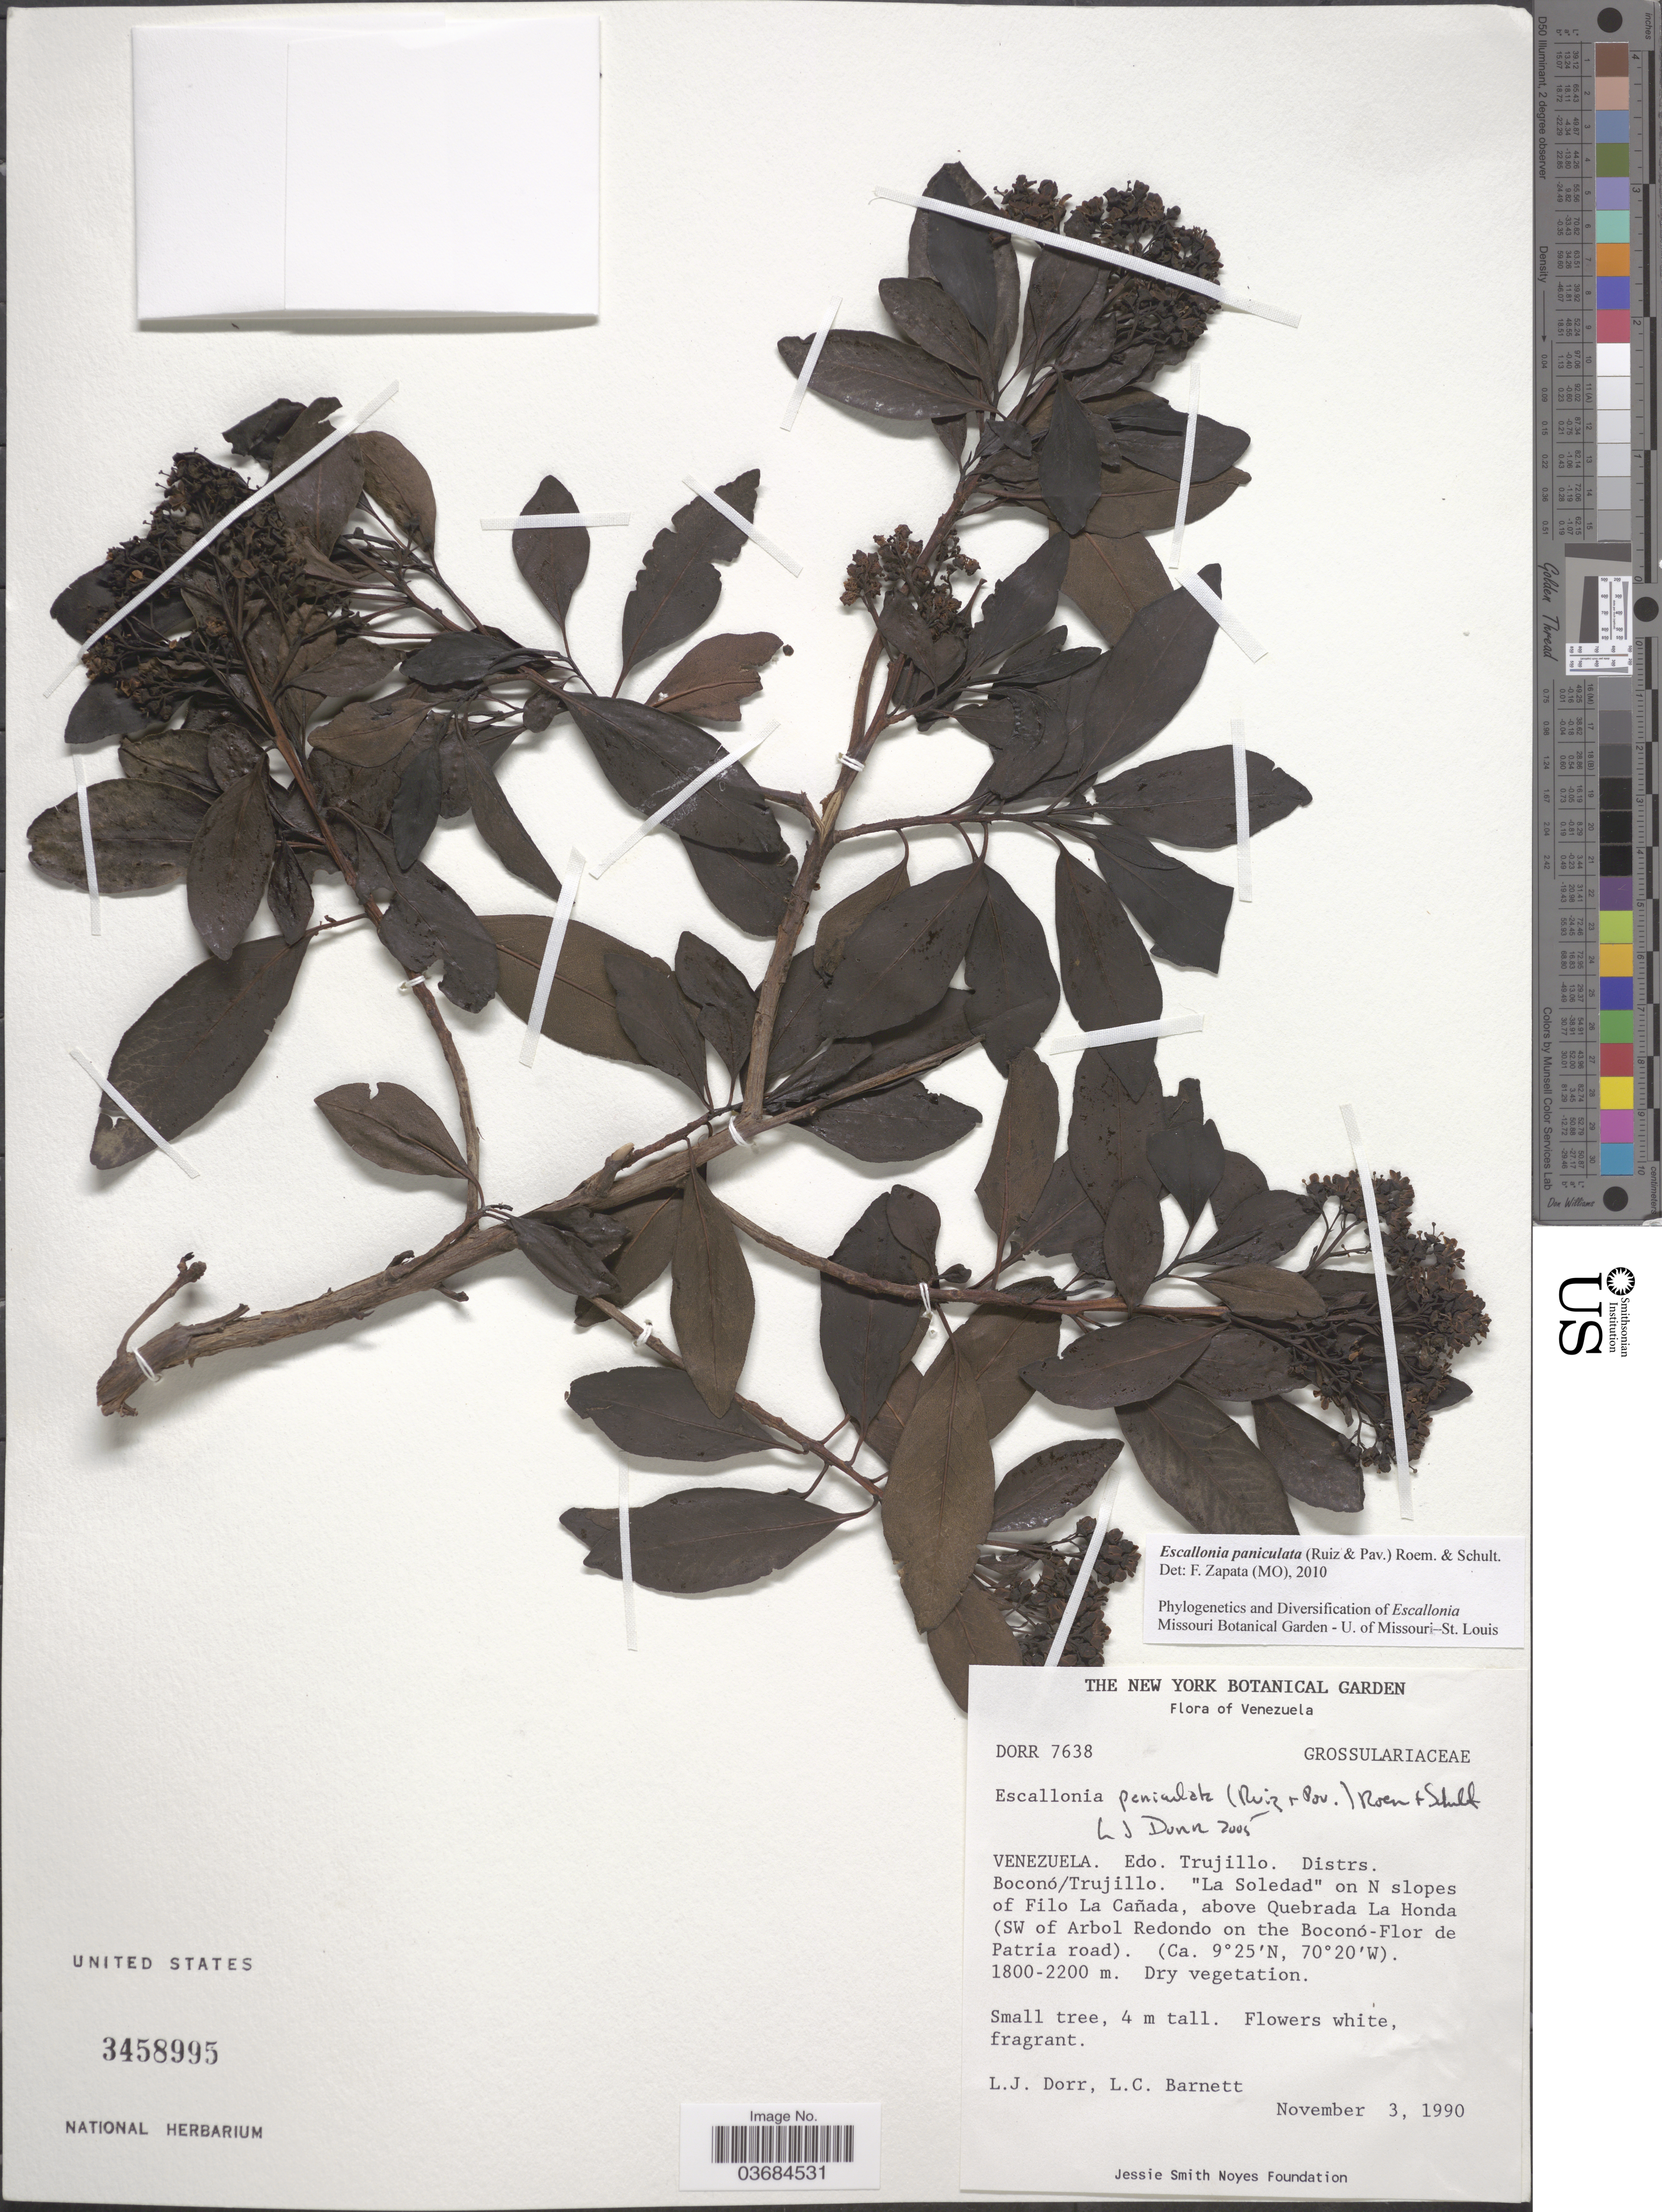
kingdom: Plantae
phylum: Tracheophyta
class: Magnoliopsida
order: Escalloniales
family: Escalloniaceae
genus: Escallonia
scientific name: Escallonia paniculata var. paniculata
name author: (Ruiz & Pav.) Roem. & Schult.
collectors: L. J. Dorr & L. C. Barnett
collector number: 7638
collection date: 1990-11-03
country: Venezuela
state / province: Trujillo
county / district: Boconó/Trujillo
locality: "La Soledad" on N slopes of Filo La Cañada, above Quebrada La Honda (SW of Arbol Redondo on the Boconó-Flor de Patria road)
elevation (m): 1800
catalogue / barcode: US 3458995